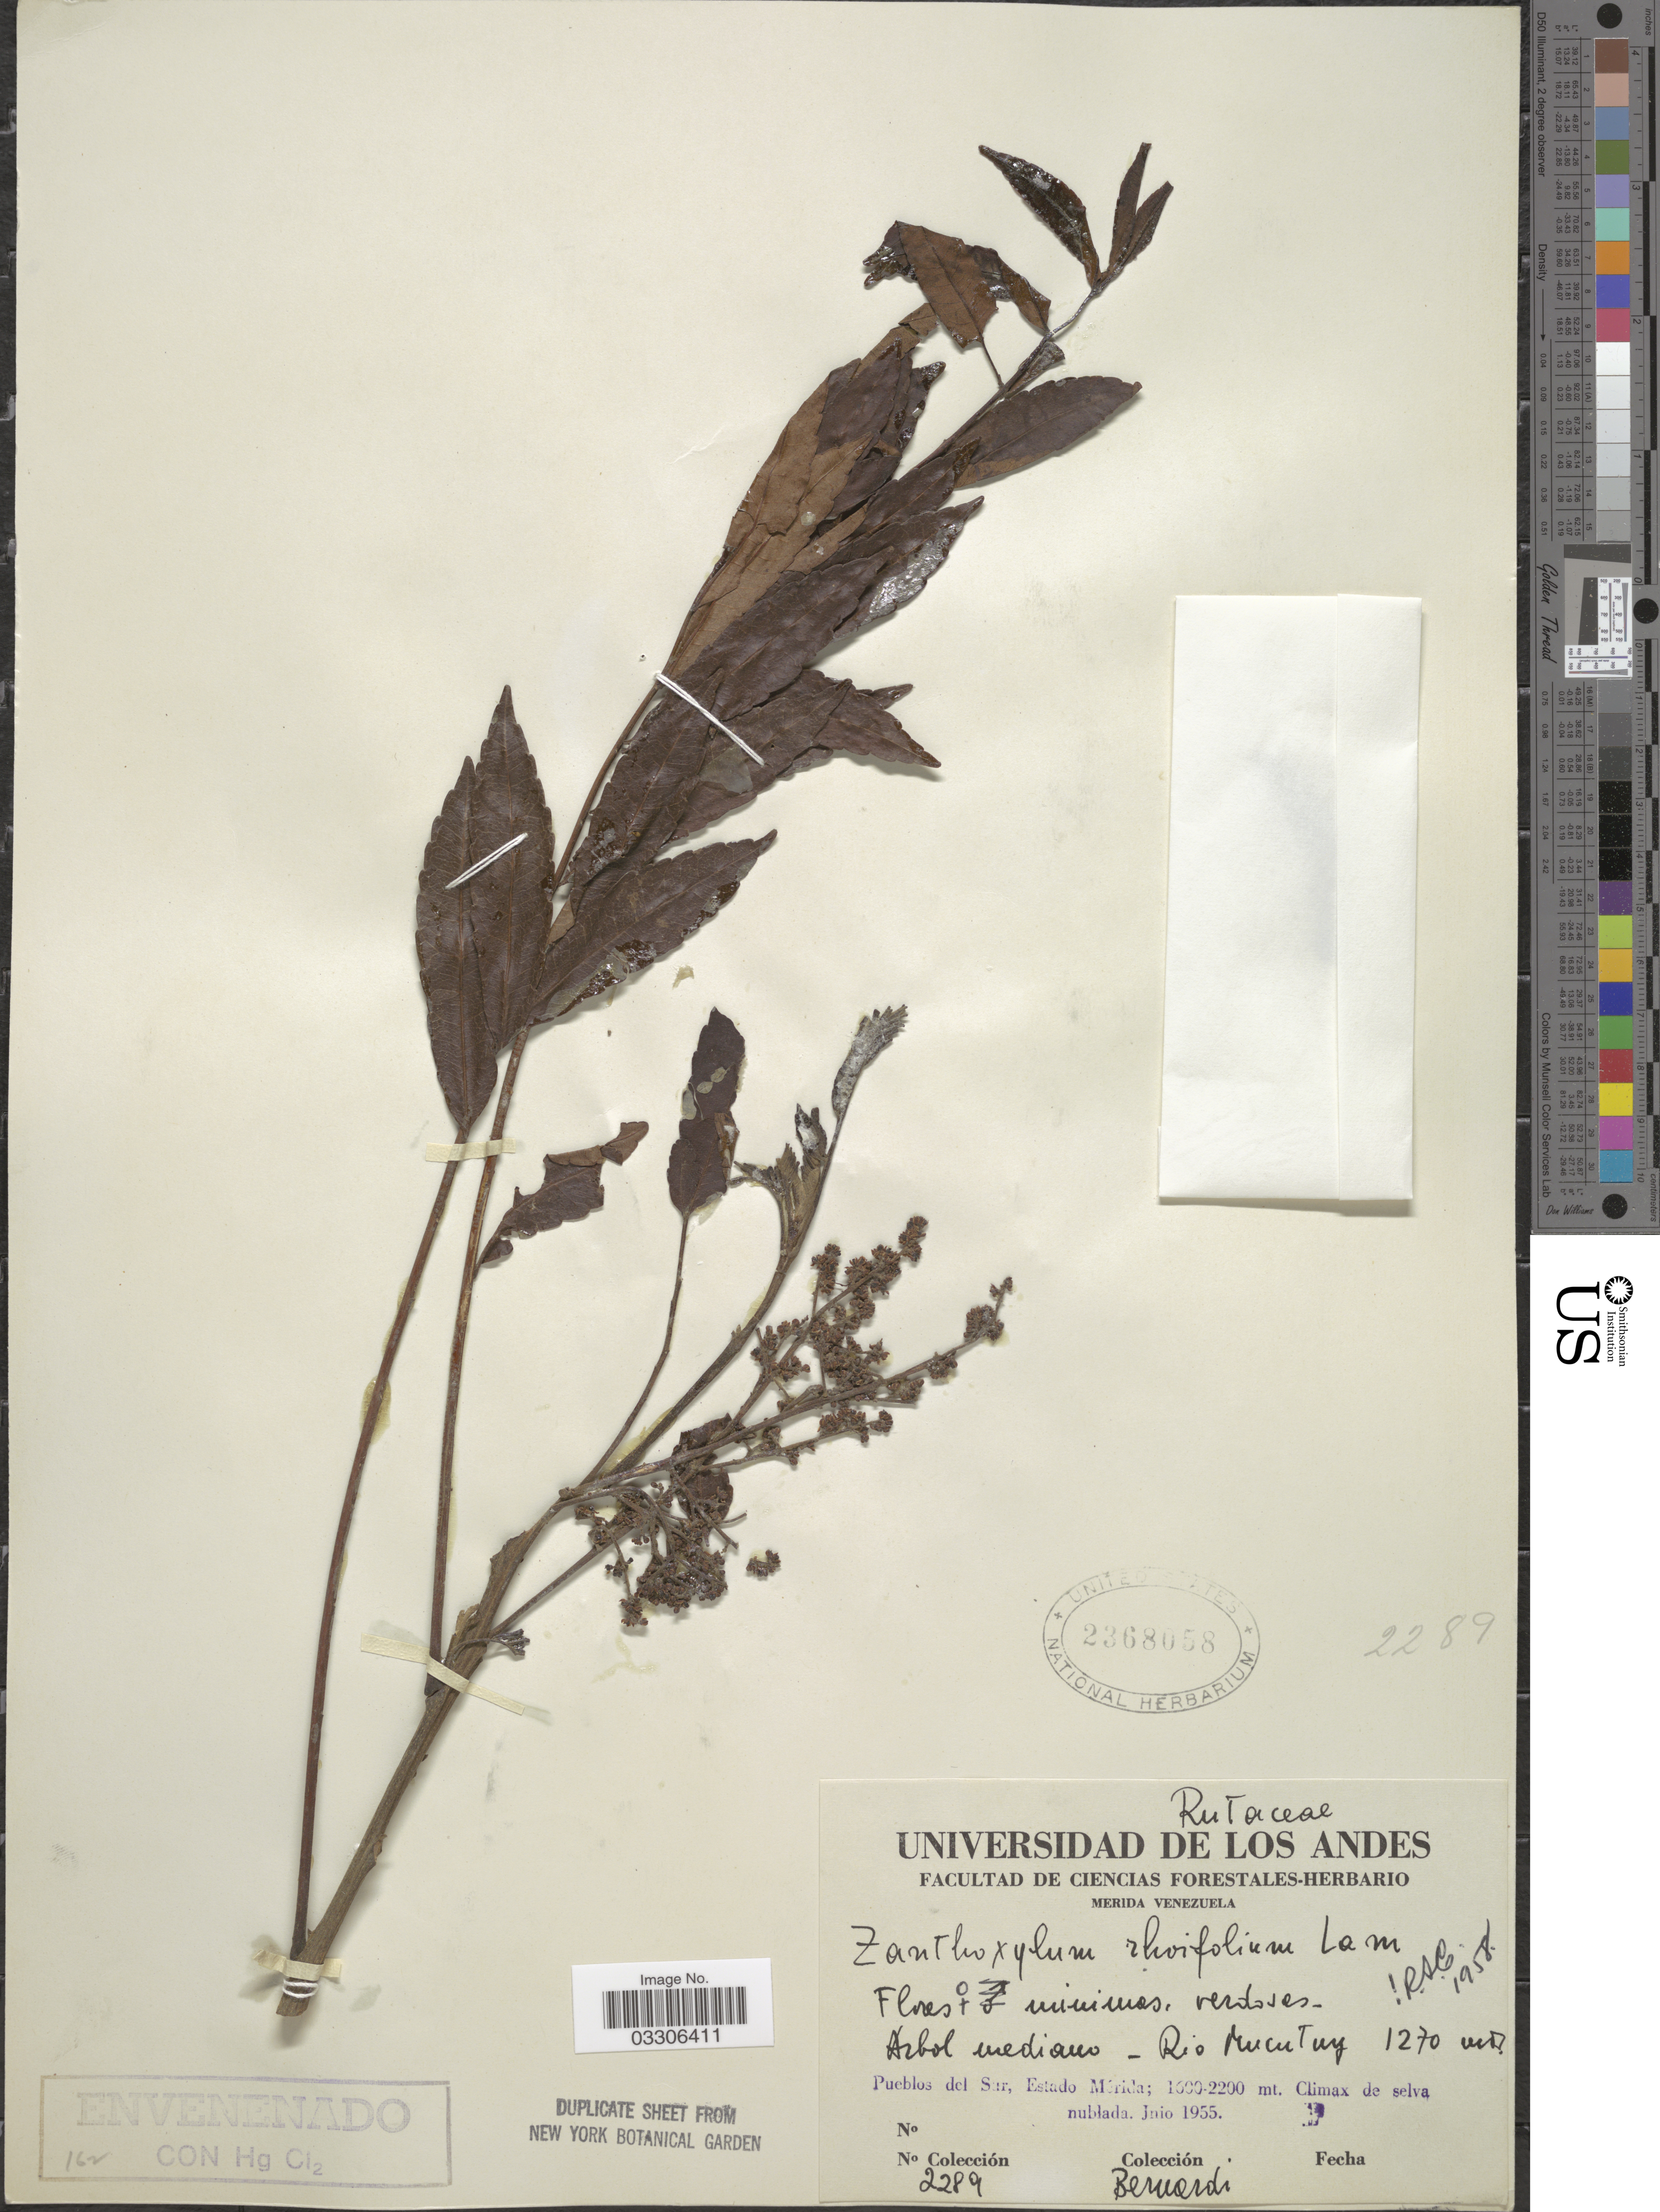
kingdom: Plantae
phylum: Tracheophyta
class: Magnoliopsida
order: Sapindales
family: Rutaceae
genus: Zanthoxylum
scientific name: Zanthoxylum schinifolium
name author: Siebold & Zucc.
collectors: Bernardi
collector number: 2289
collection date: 1955-06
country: Venezuela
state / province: Mérida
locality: Rio Mucutuy. Pueblos del Sur.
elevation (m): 1270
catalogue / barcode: US 2368058